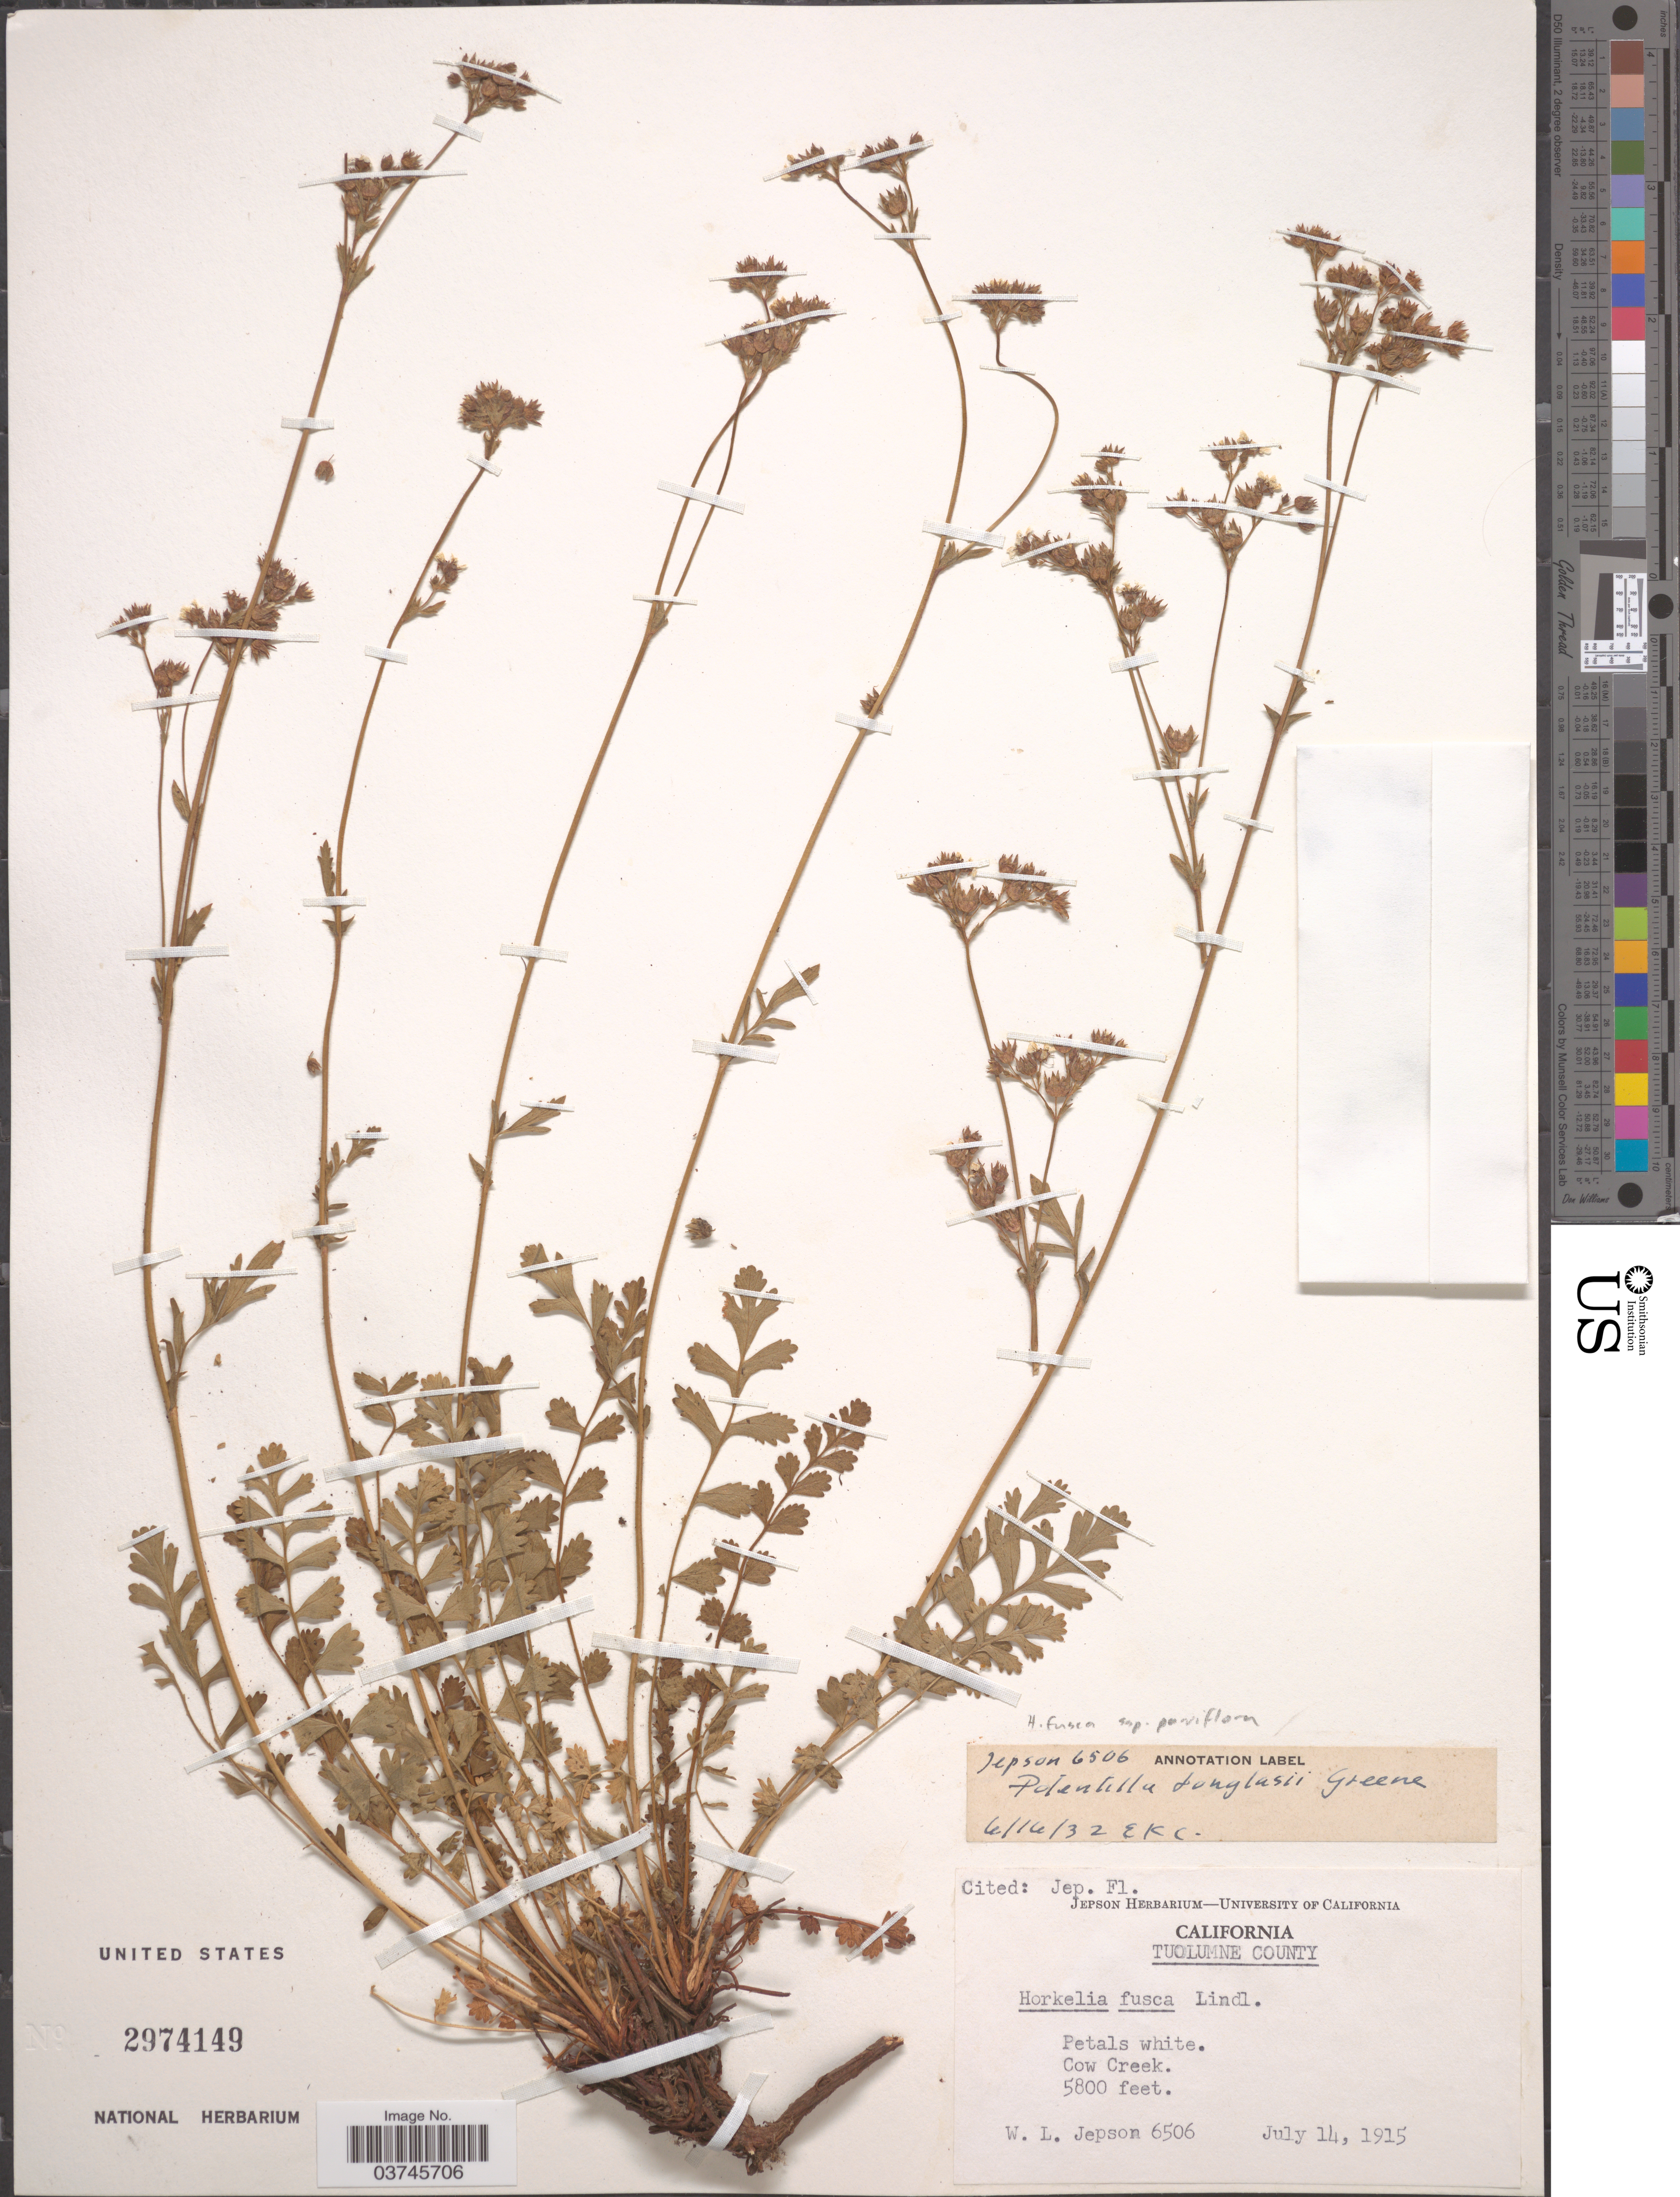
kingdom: Plantae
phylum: Tracheophyta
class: Magnoliopsida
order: Rosales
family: Rosaceae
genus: Potentilla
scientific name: Potentilla douglasii var. parviflora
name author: (Nutt. ex Hook. & Arn.) J.T. Howell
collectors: W. L. Jepson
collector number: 6506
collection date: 1915-07-14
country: United States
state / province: California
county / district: Tuolumne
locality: Tuolumne County. Cow Creek.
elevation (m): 1768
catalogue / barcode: US 2974149